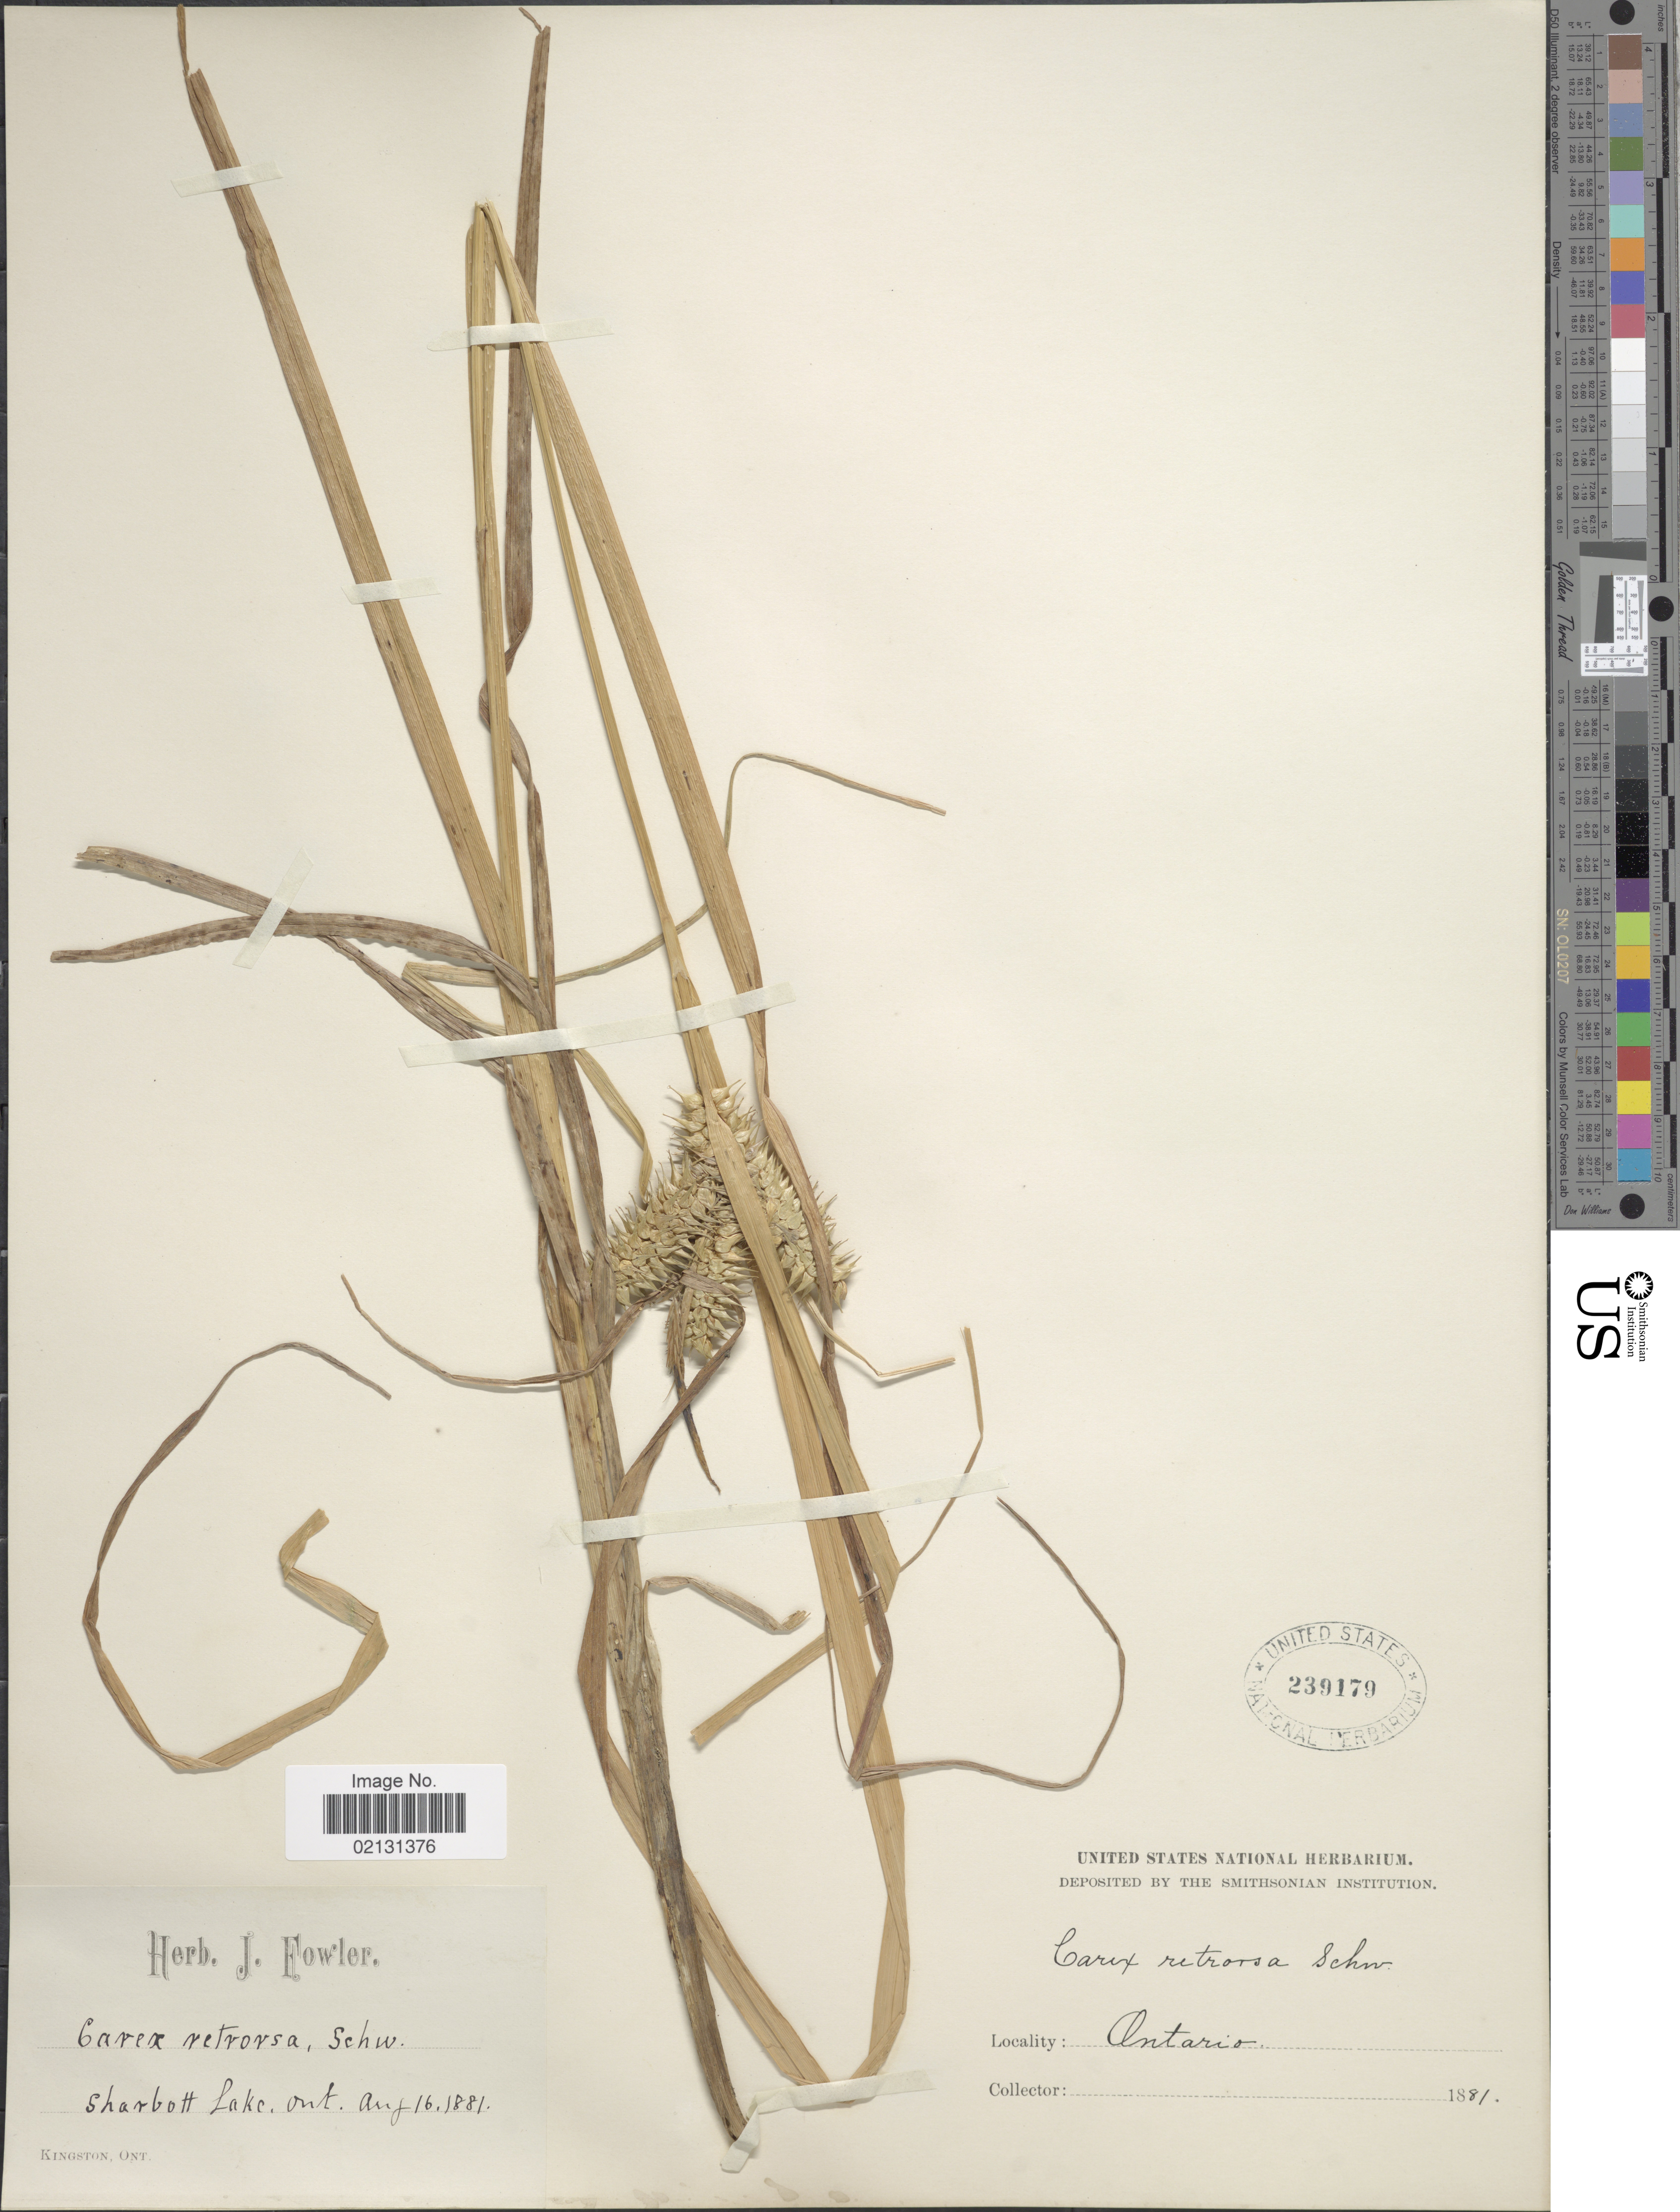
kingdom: Plantae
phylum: Tracheophyta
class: Liliopsida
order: Poales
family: Cyperaceae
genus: Carex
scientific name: Carex retrorsa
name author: Schwein.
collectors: ex herb. J. Fowler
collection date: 1881-08-16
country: Canada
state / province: Ontario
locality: Sharbott Lake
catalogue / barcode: US 239179